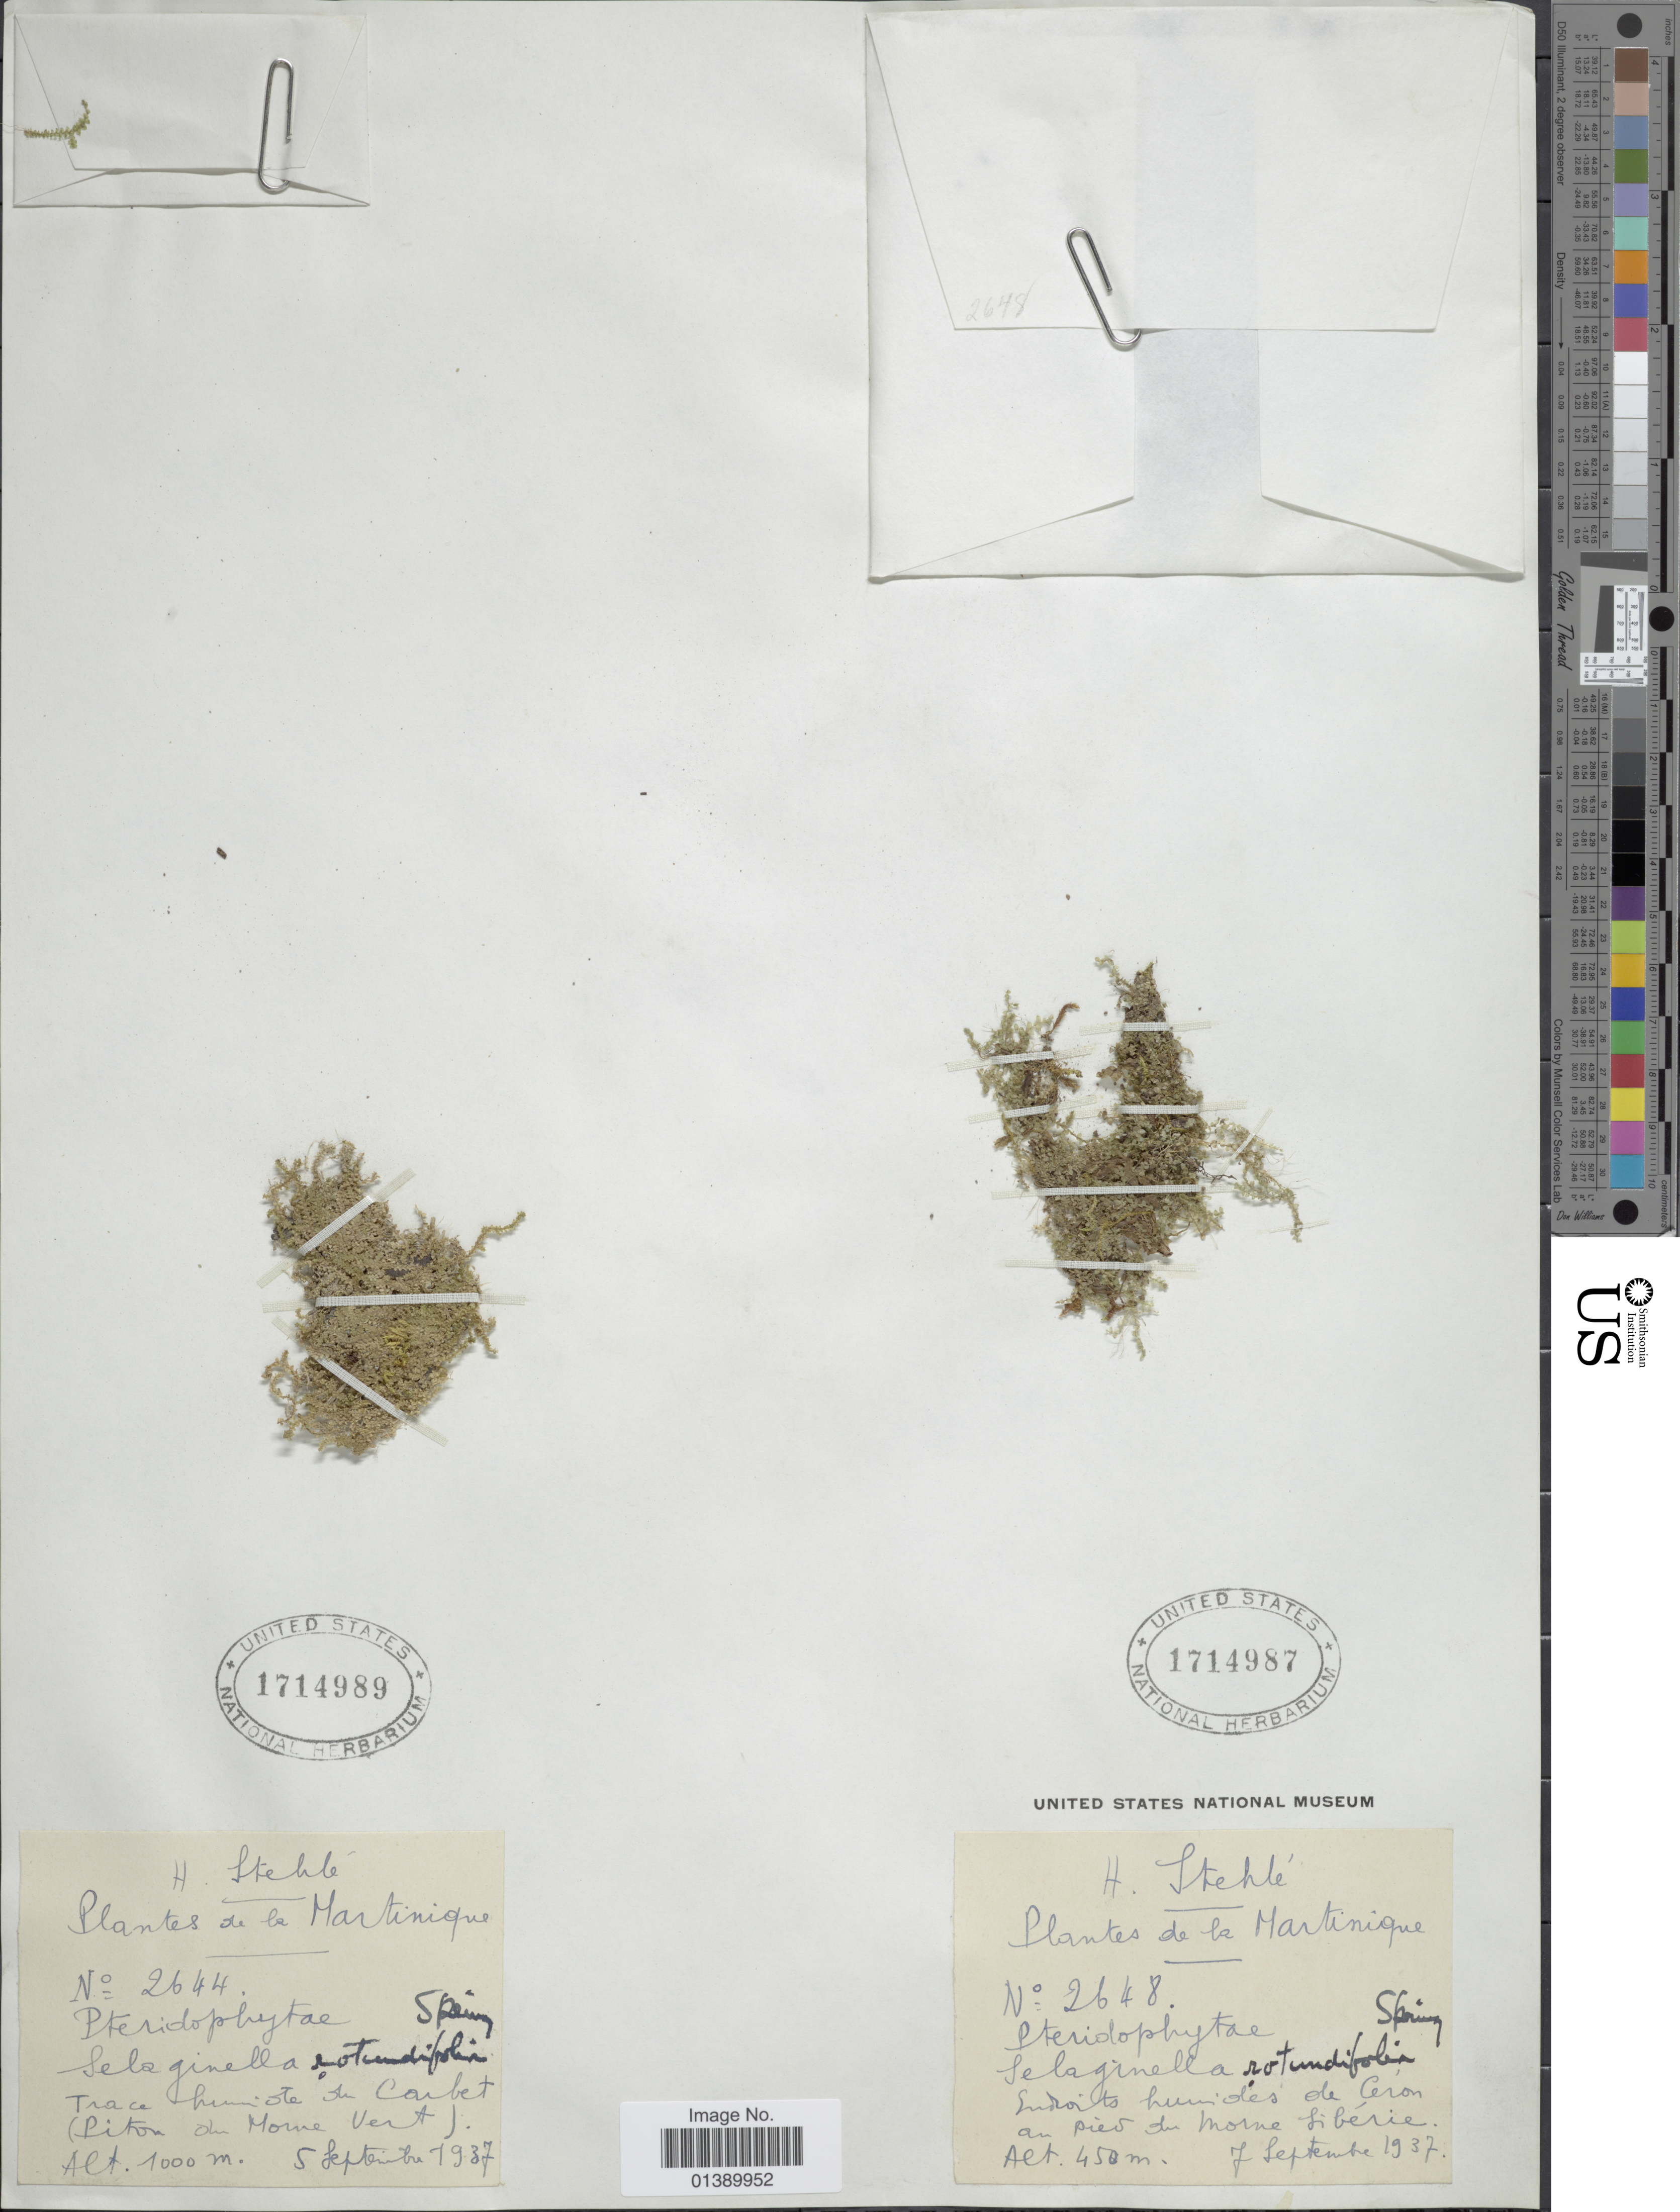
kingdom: Plantae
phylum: Tracheophyta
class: Lycopodiopsida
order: Selaginellales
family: Selaginellaceae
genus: Selaginella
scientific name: Selaginella rotundifolia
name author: Spring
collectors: H. Stehlé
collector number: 2648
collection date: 1937-09-07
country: Martinique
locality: Endroits humides de Cerón an pied du morne Liberie.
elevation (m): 450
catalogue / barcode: US 1714987-2